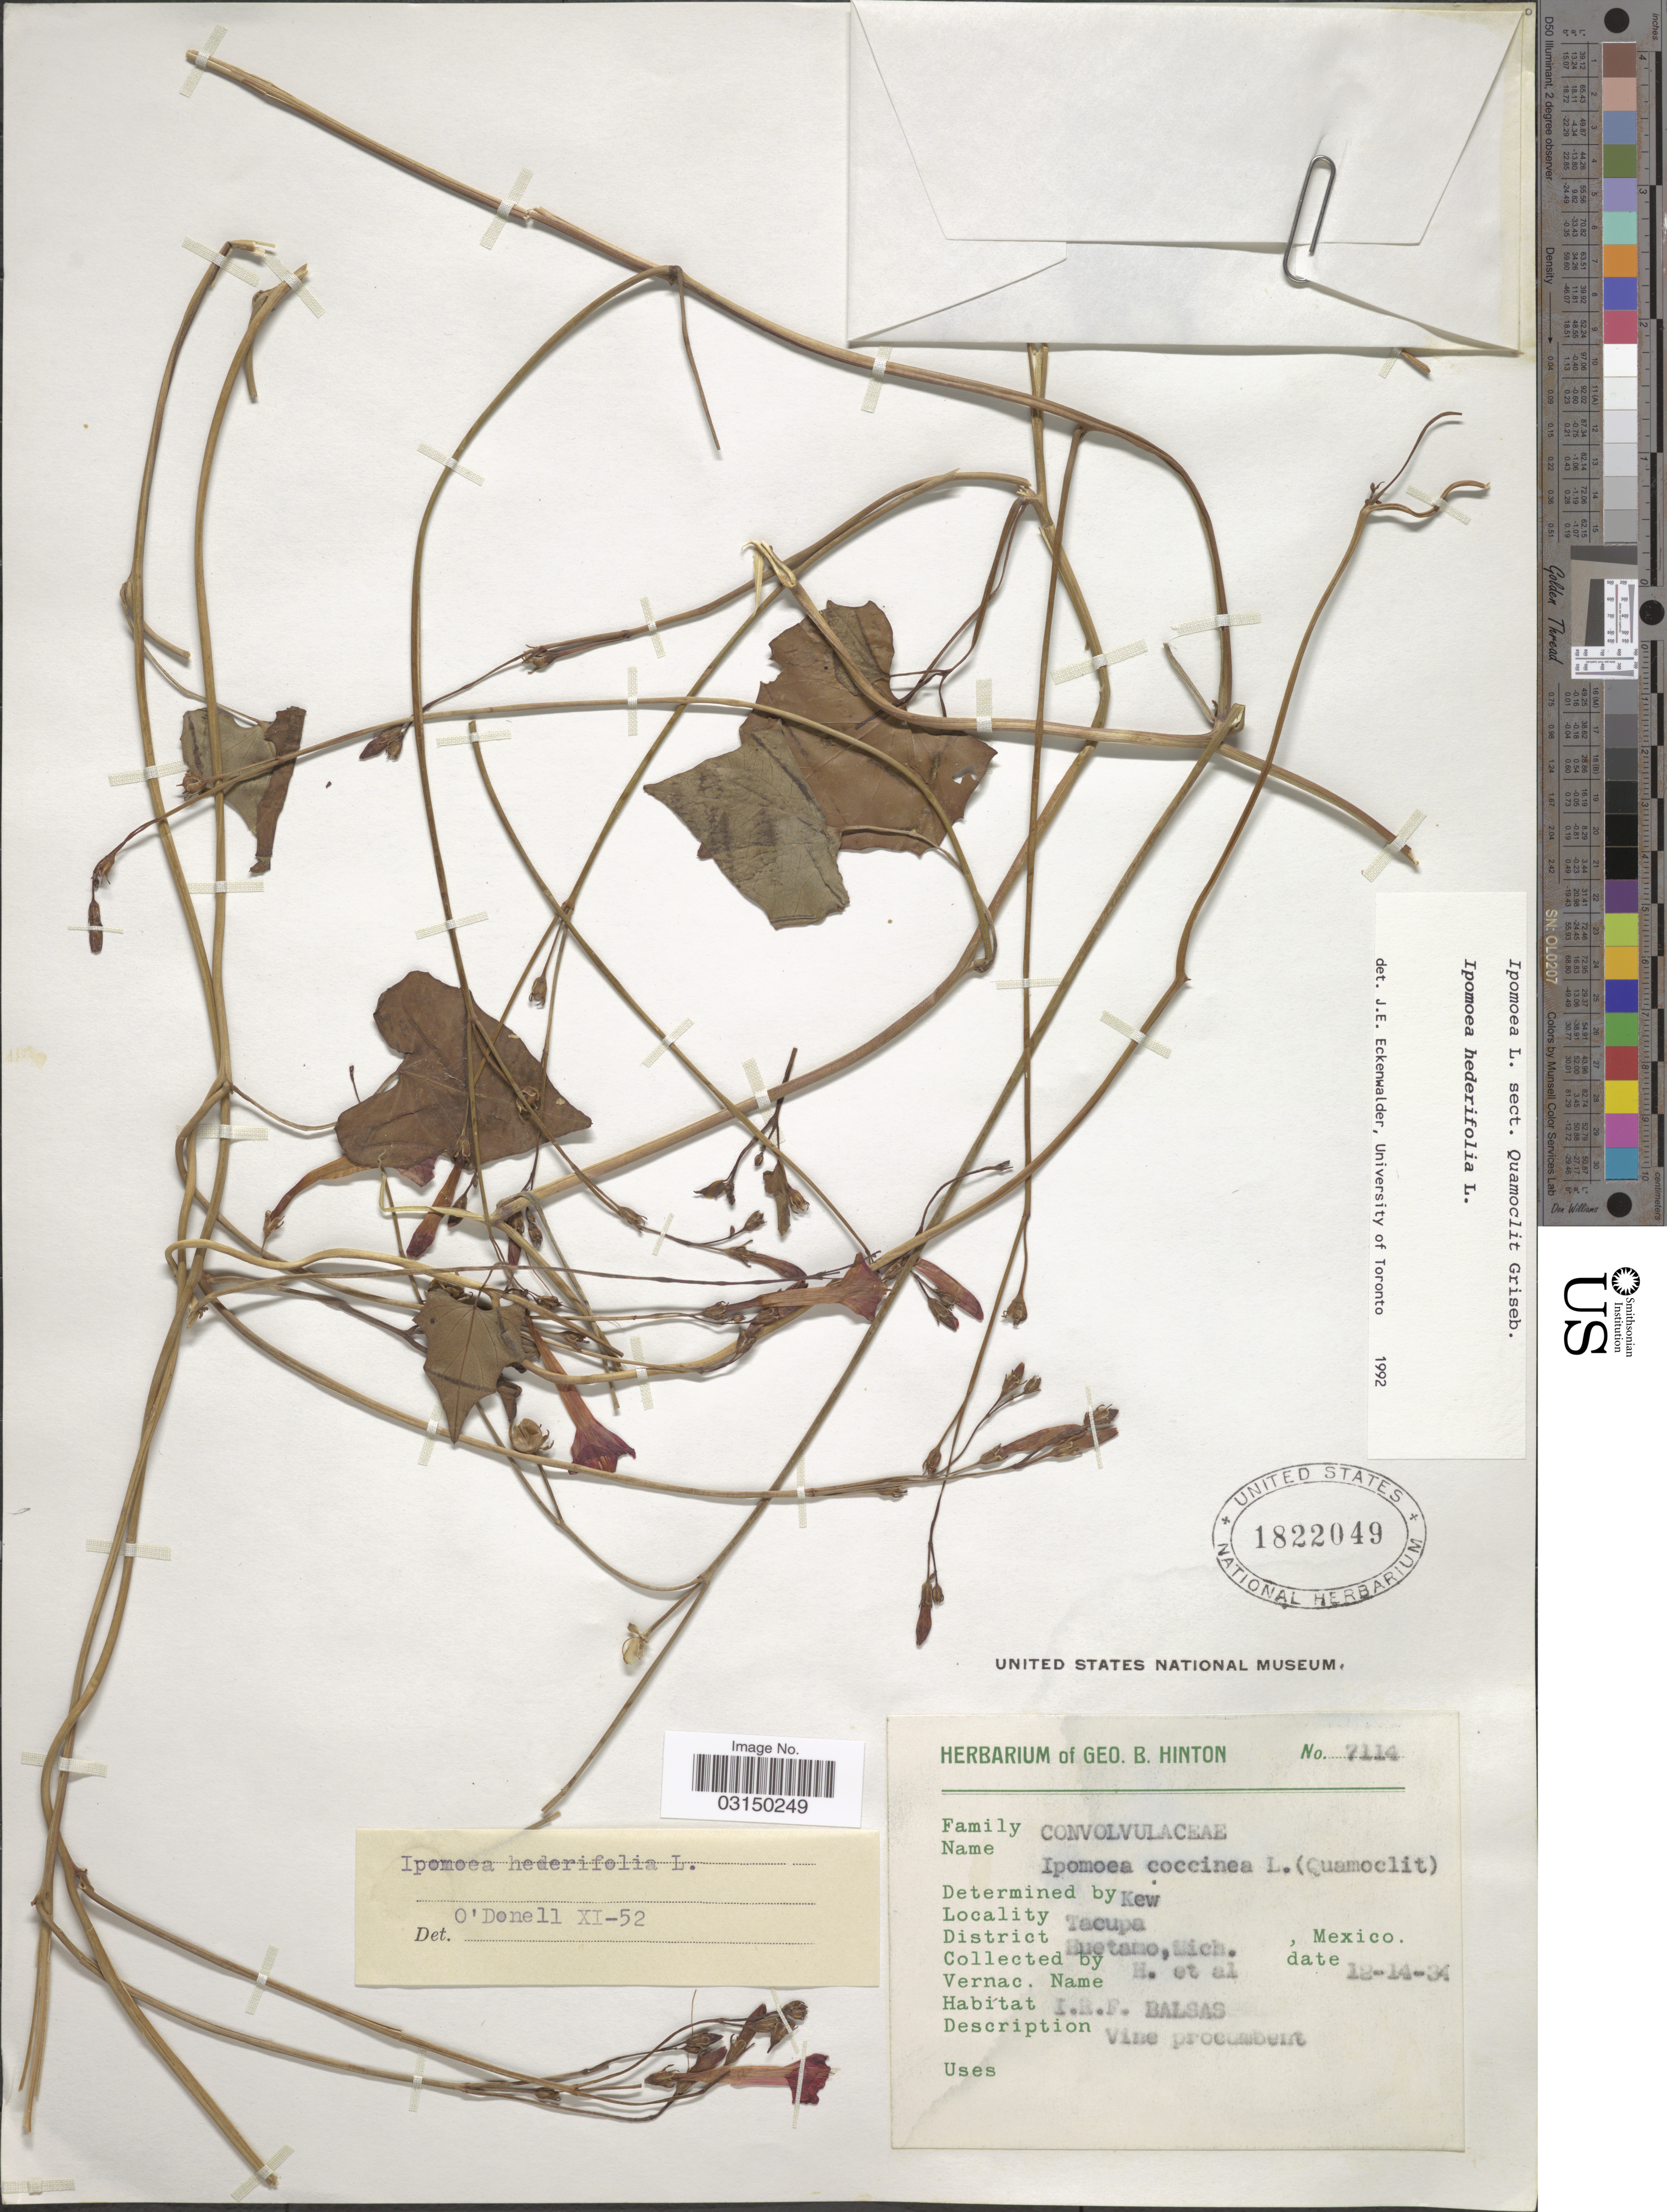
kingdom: Plantae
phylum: Tracheophyta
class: Magnoliopsida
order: Solanales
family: Convolvulaceae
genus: Ipomoea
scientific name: Ipomoea hederifolia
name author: L.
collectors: G. B. Hinton & et al.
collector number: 7114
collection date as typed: Transcribed d/m/y: 14/12/34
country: Mexico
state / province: Michoacán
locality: Tacupa. District Huetamo, Mich.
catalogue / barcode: US 1822049